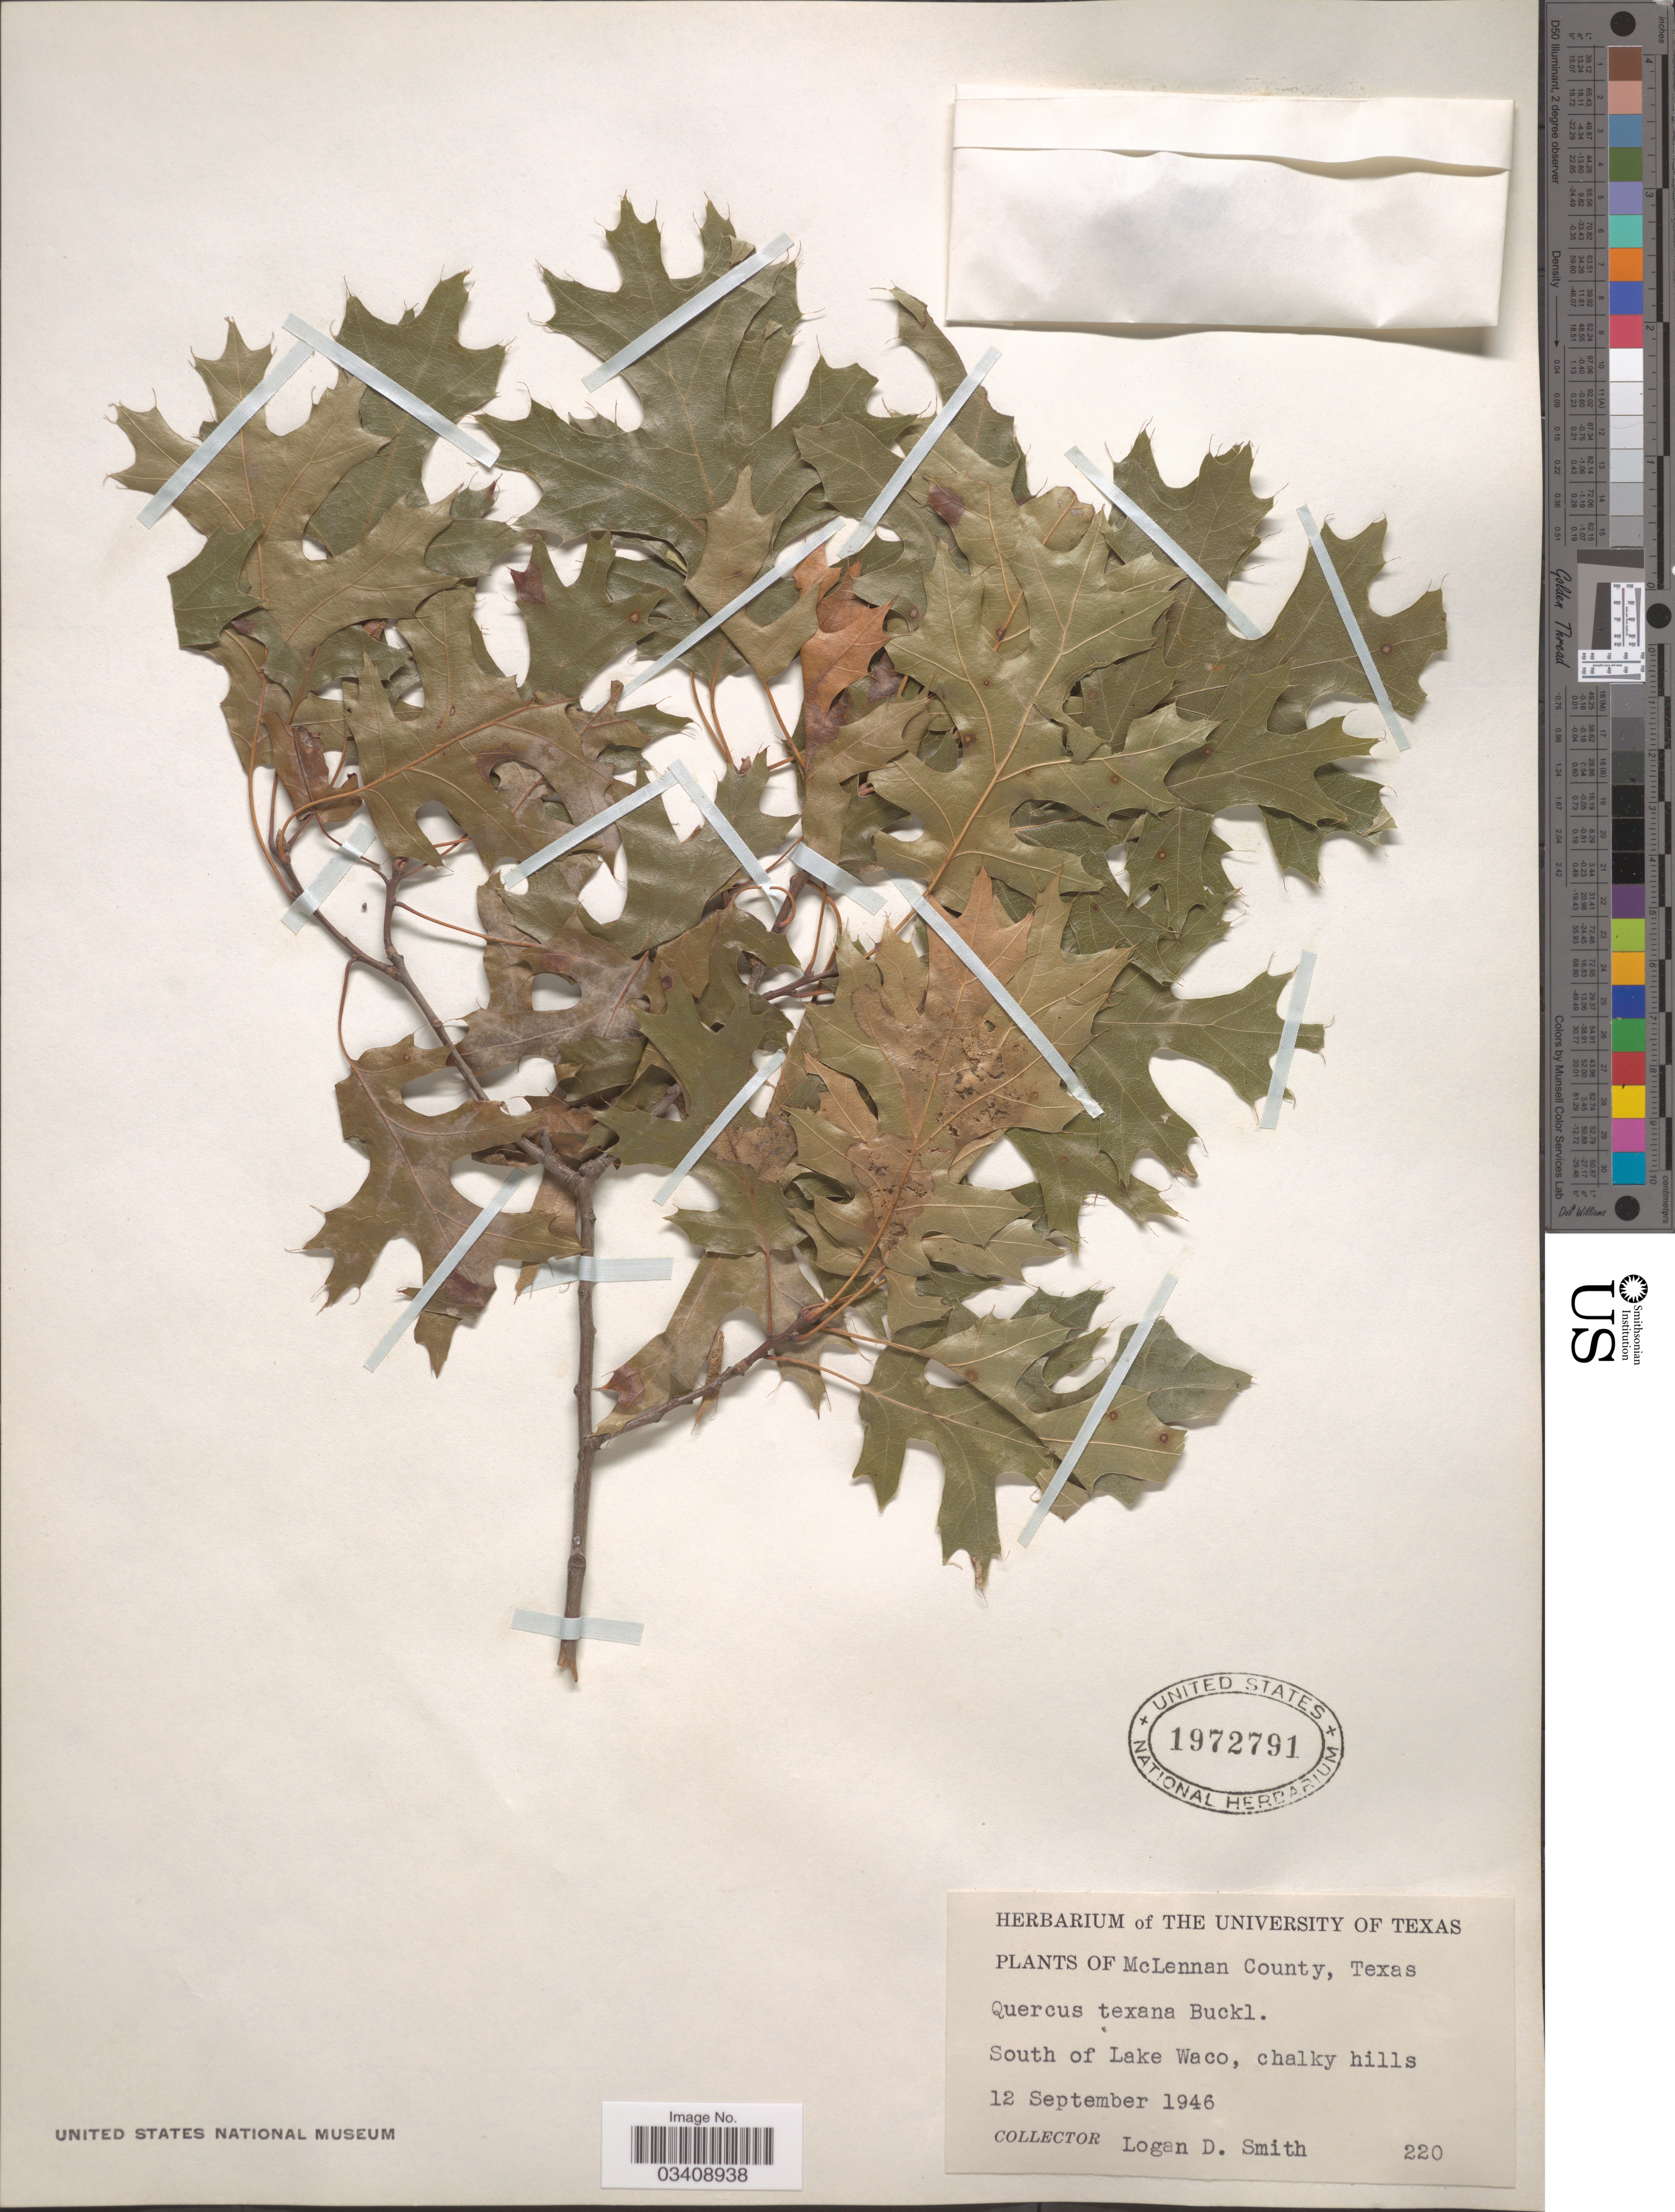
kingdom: Plantae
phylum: Tracheophyta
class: Magnoliopsida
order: Fagales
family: Fagaceae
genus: Quercus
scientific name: Quercus texana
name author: Buckley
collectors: L. Smith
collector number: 220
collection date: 1946-09-12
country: United States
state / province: Texas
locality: McLennan County. South of Lake Waco, chalky hills.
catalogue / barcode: US 1972791